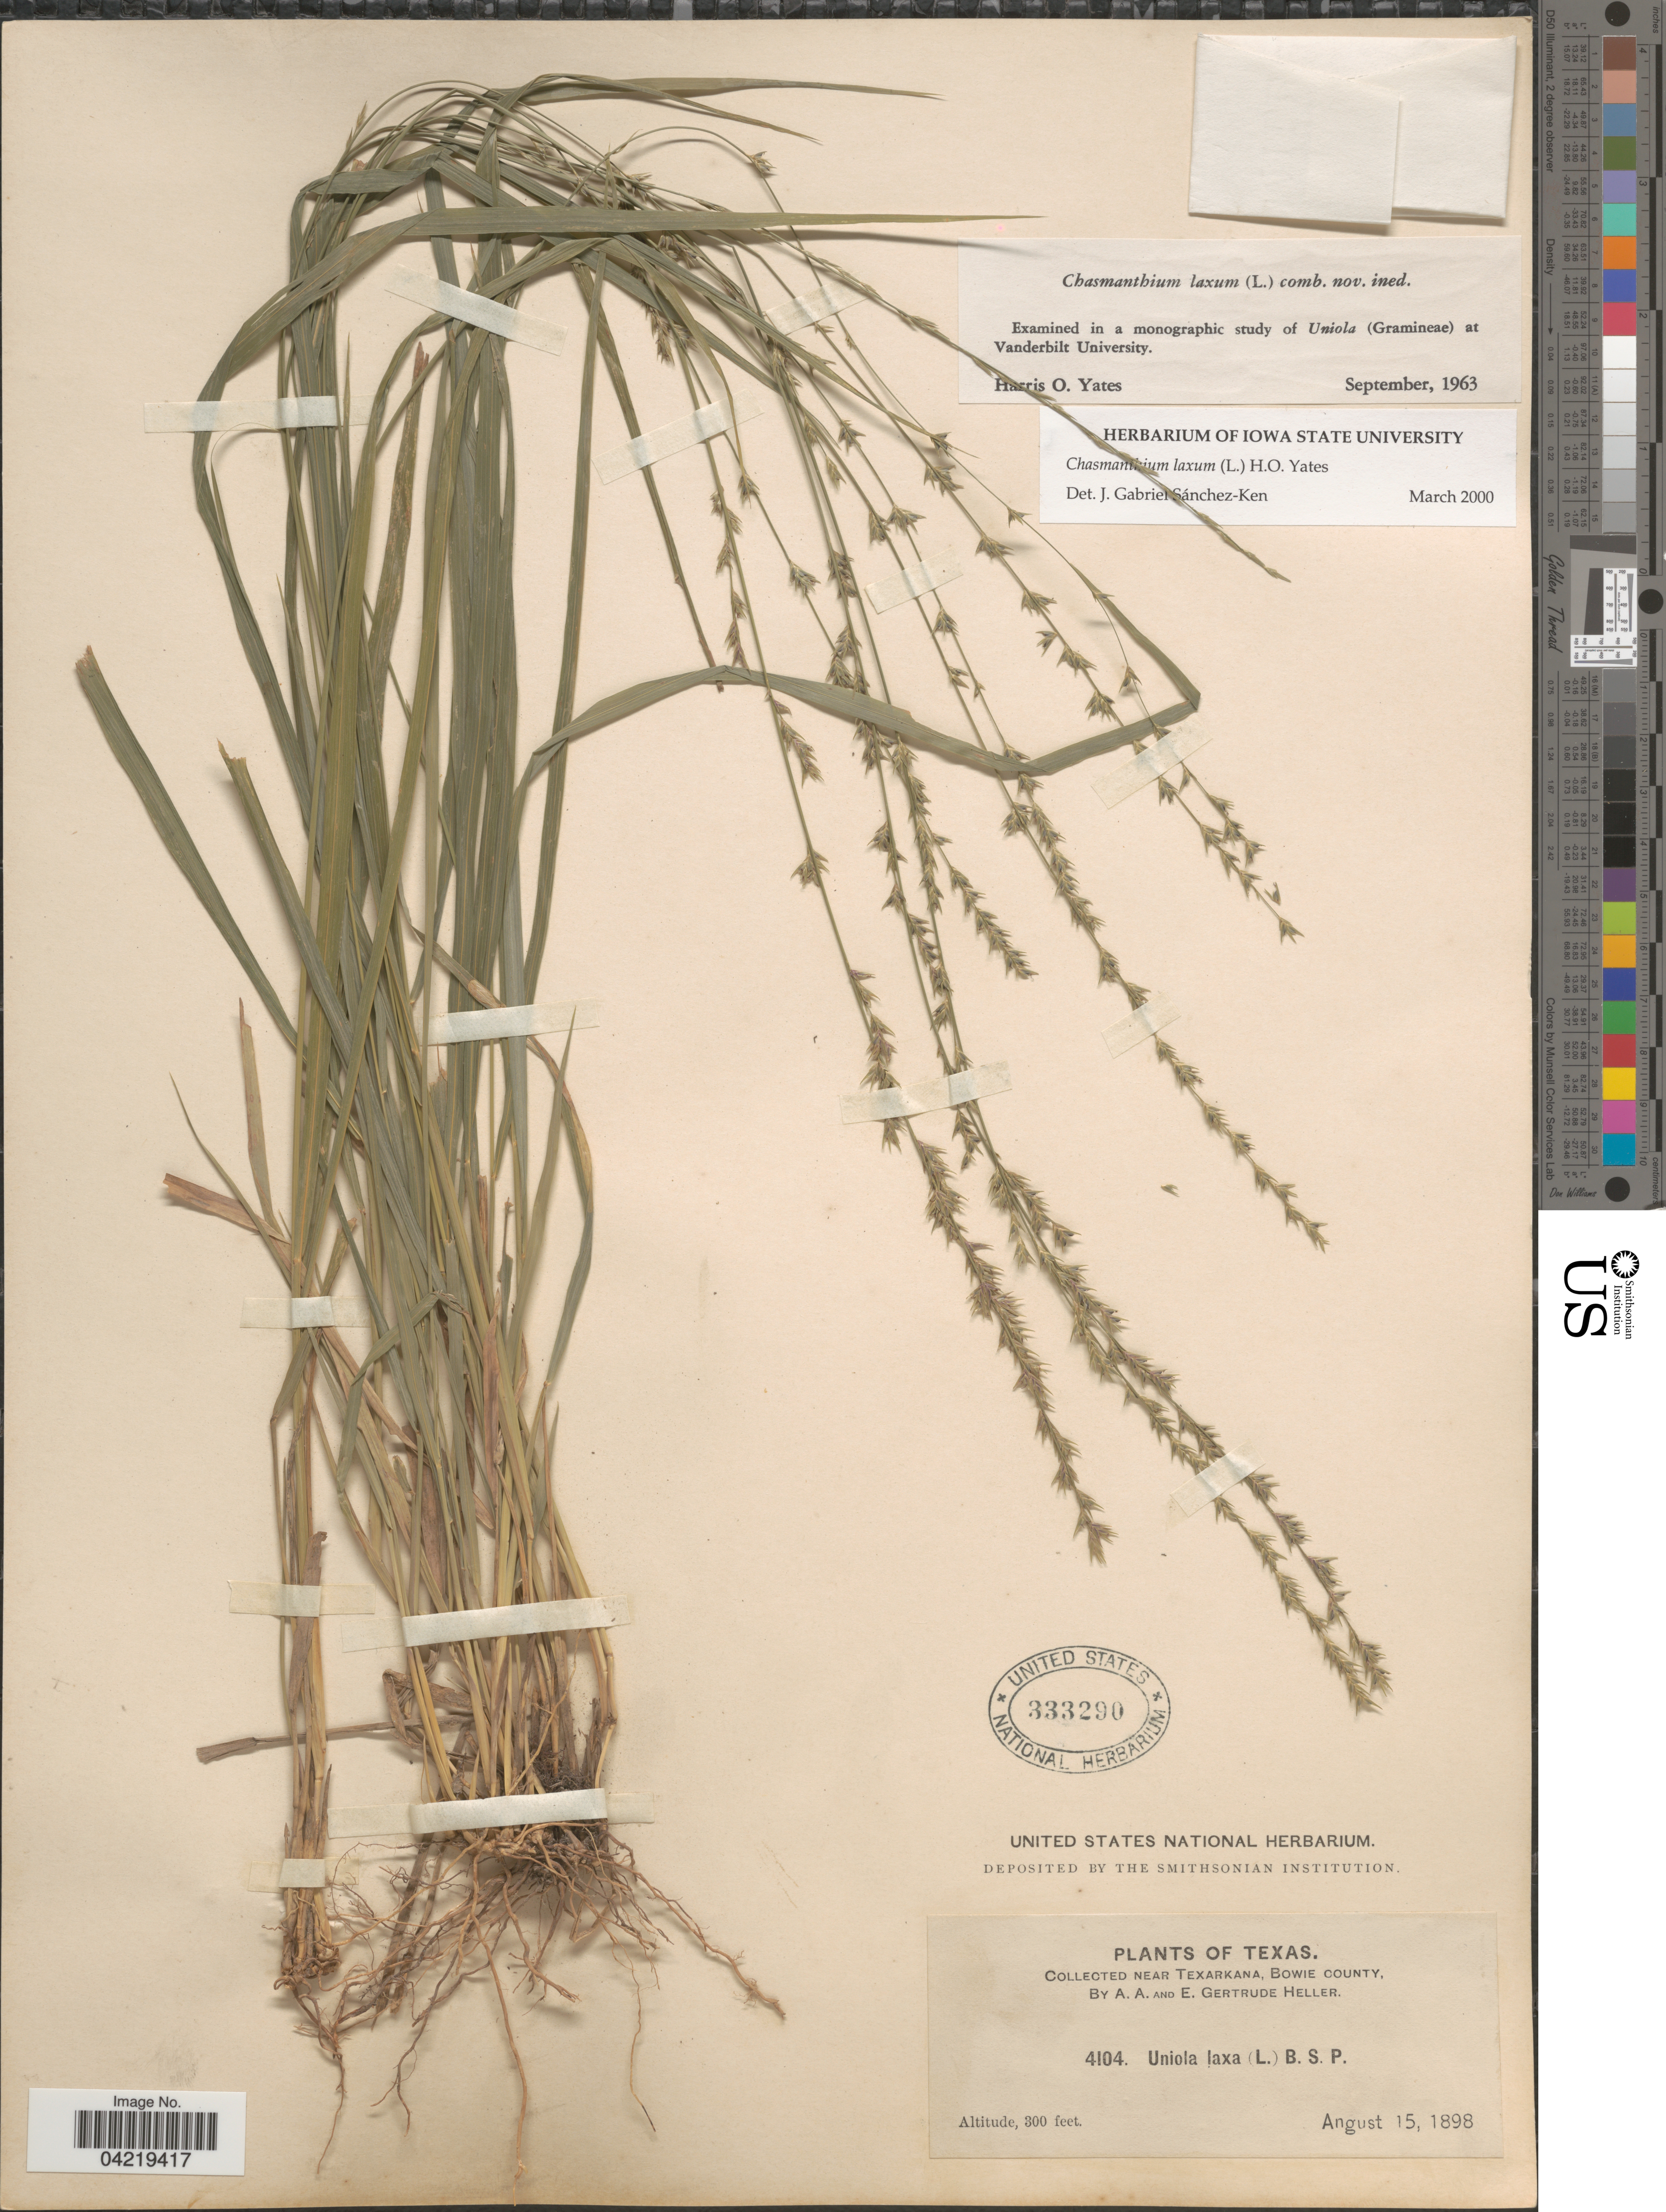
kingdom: Plantae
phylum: Tracheophyta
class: Liliopsida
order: Poales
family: Poaceae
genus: Chasmanthium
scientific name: Chasmanthium laxum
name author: (L.) H.O. Yates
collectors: A. A. Heller & E. G. Heller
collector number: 4104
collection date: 1898-08-15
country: United States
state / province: Texas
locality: Near Texarkana, Bowie County.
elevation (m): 91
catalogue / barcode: US 333290